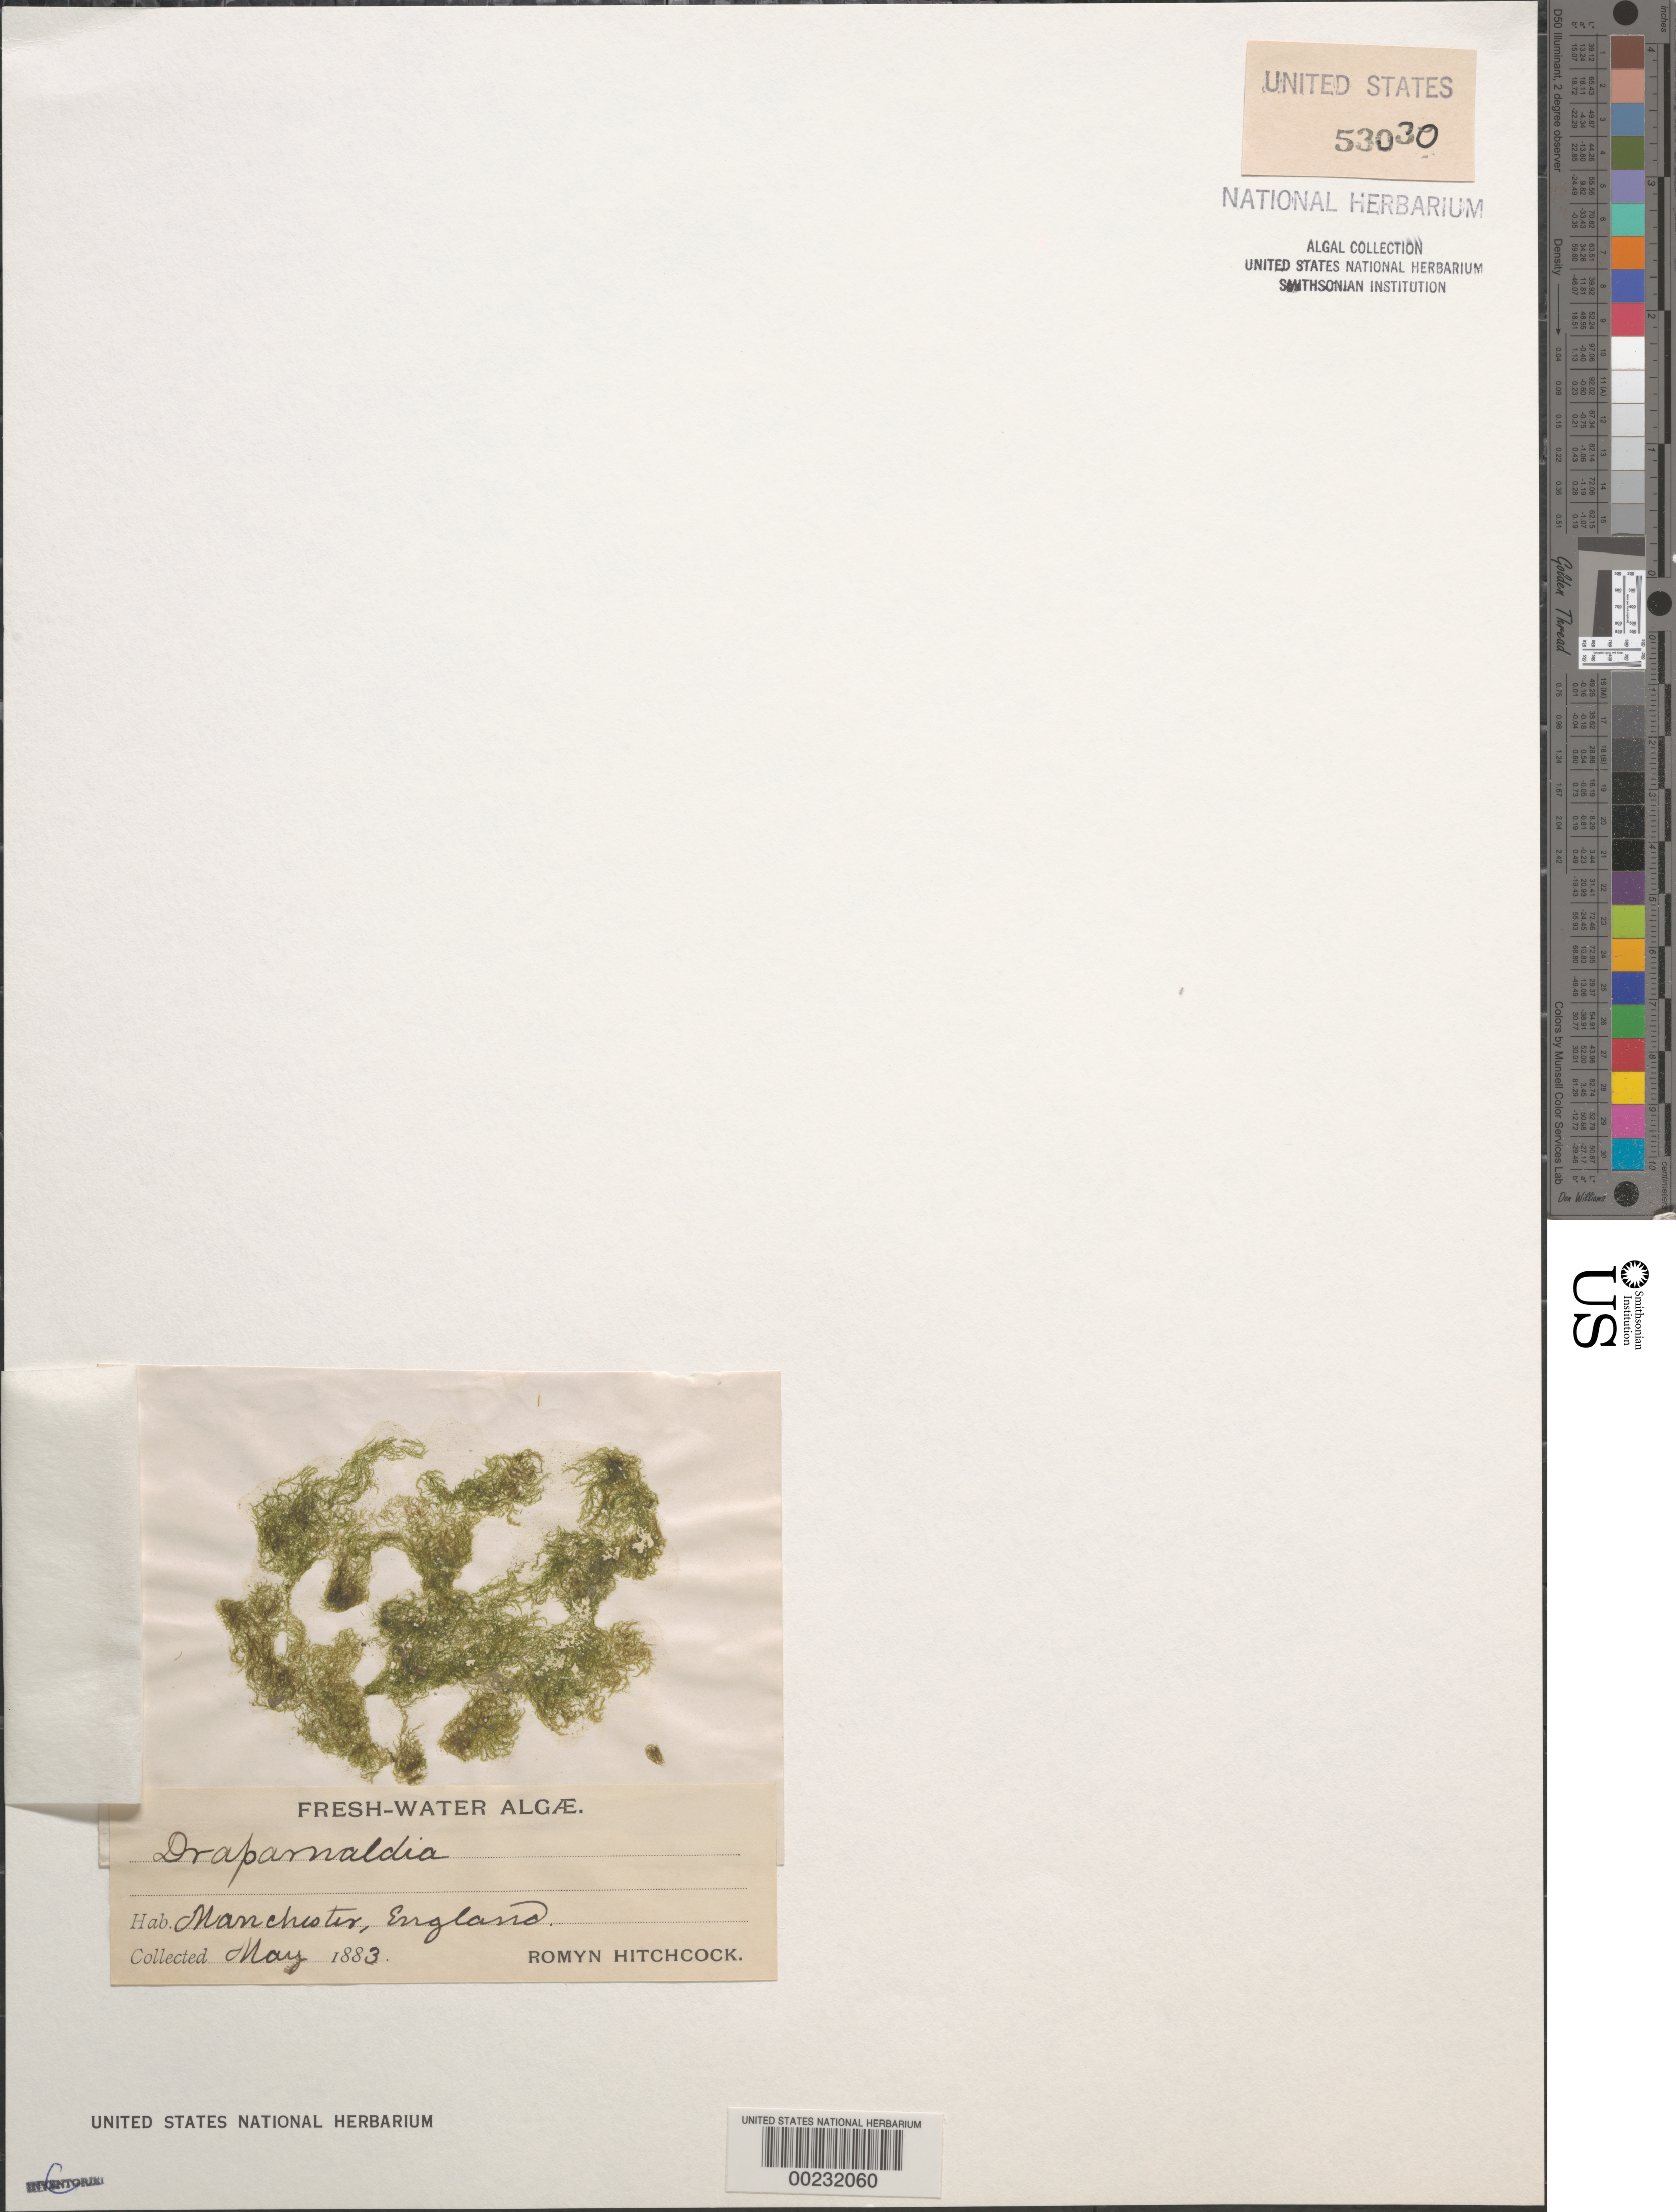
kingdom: Plantae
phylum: Chlorophyta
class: Chlorophyceae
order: Chaetophorales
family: Chaetophoraceae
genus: Draparnaldia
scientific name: Draparnaldia sp.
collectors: R. Hitchcock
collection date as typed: May 1883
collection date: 1883-05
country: United Kingdom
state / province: England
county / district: Lancashire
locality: Manchester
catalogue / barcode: US 53030